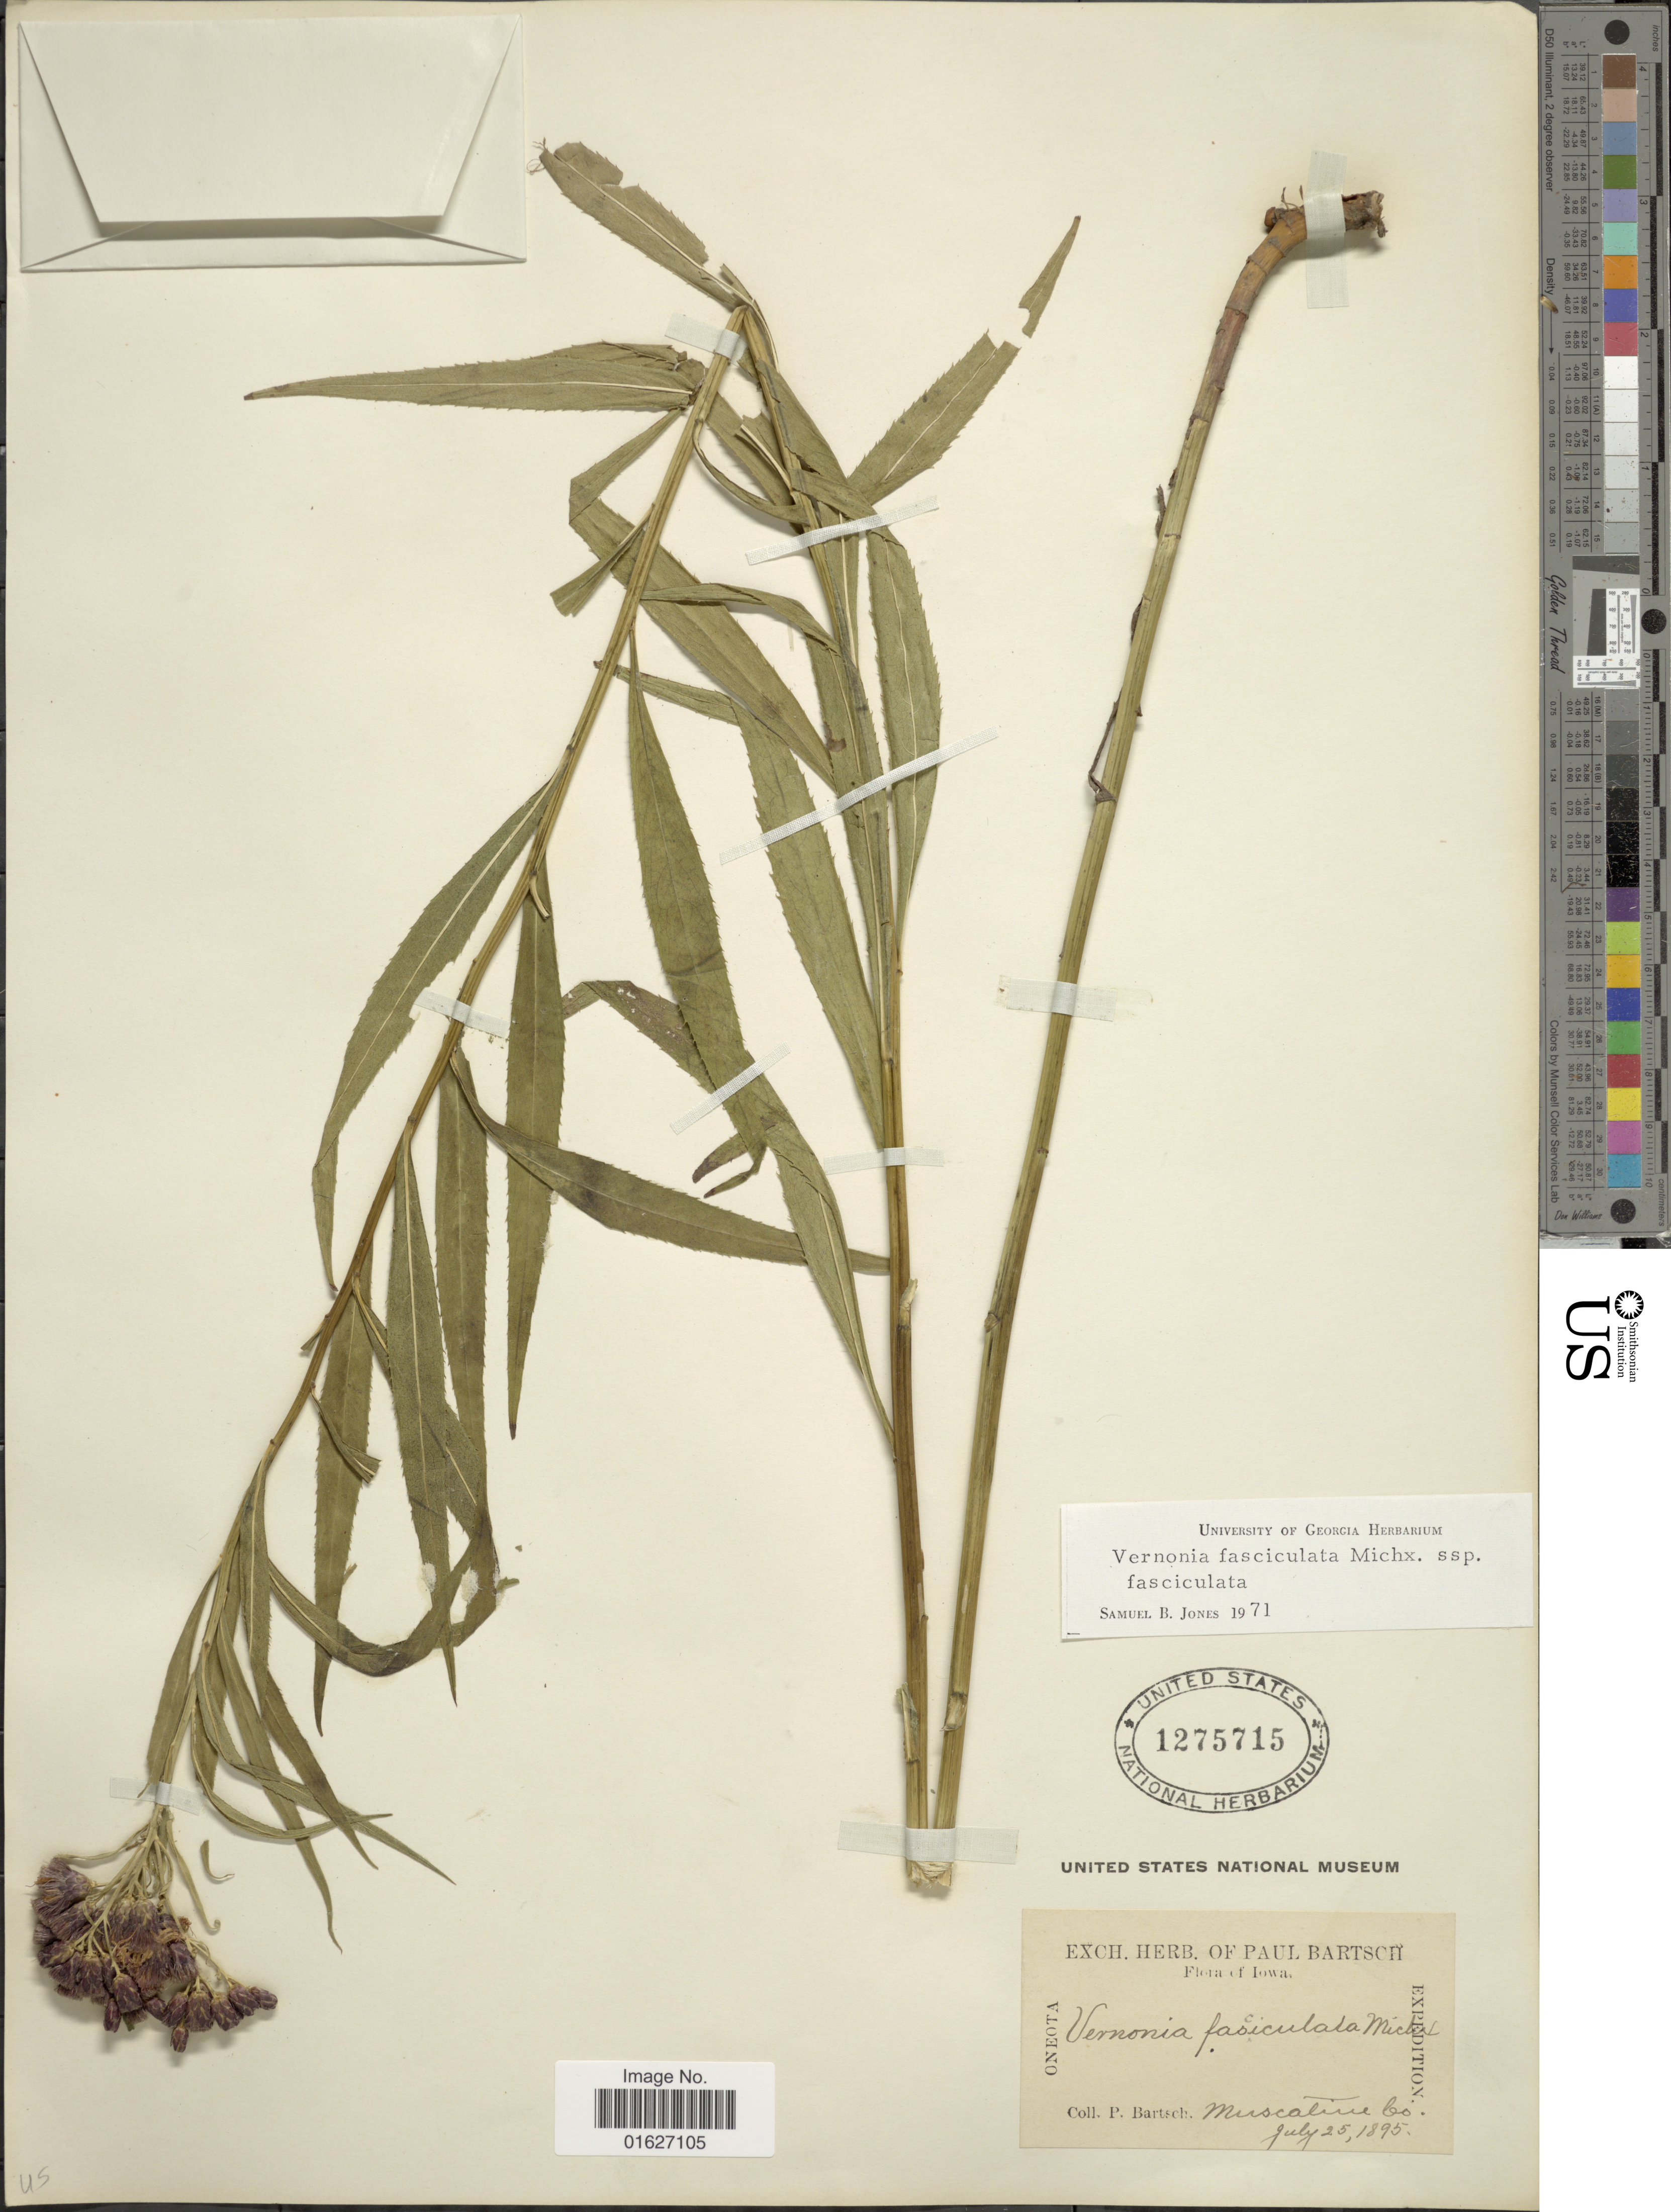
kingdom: Plantae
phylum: Tracheophyta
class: Magnoliopsida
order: Asterales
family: Asteraceae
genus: Vernonia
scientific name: Vernonia fasciculata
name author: Michx.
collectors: P. Bartsch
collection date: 1895-07-25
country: United States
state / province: Iowa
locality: Oneota, Muscaline Co.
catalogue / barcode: US 1275715